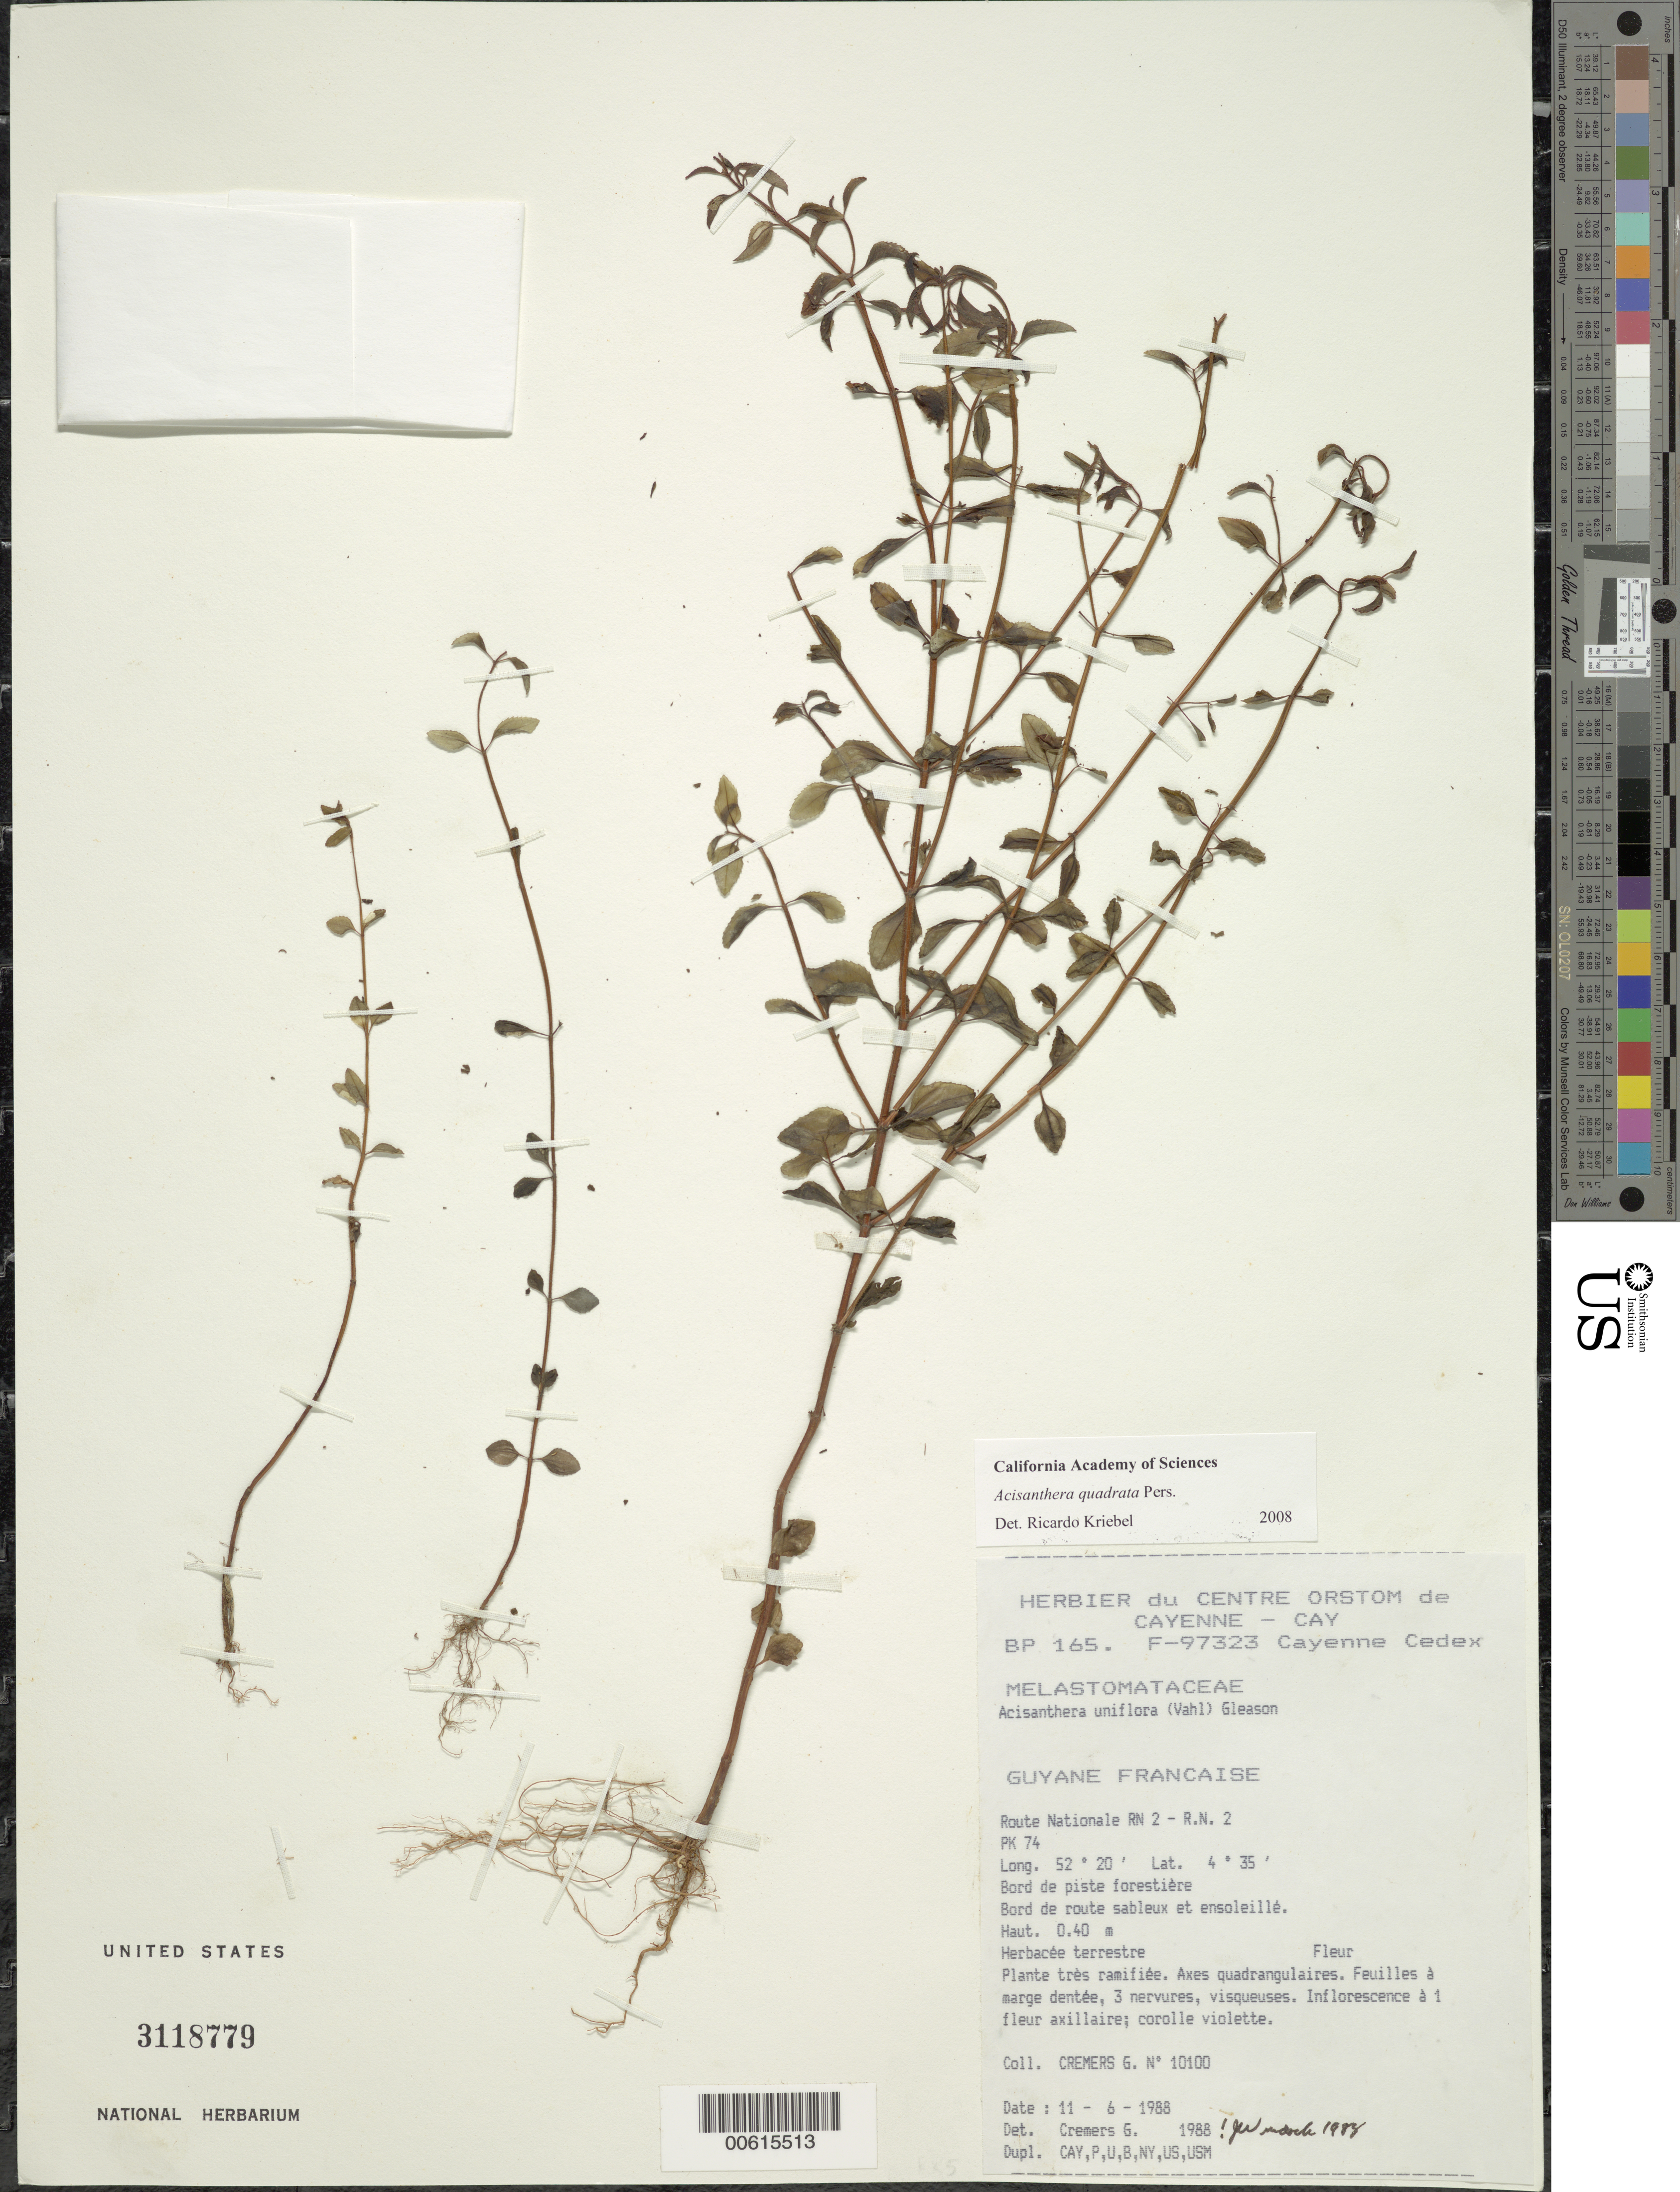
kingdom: Plantae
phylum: Tracheophyta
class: Magnoliopsida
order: Myrtales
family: Melastomataceae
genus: Acisanthera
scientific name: Acisanthera uniflora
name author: (Vahl) Gleason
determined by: Nunes da Silva, Diego, (RB), Jardim Botanico do Rio de Janeiro - Herbario (BRAZIL)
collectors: G. Cremers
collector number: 10100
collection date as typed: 11-Jun-88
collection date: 1988-06-11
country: French Guiana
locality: Route Nationale RN 2 - R.N. 2, PK 74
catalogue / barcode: US 3118779